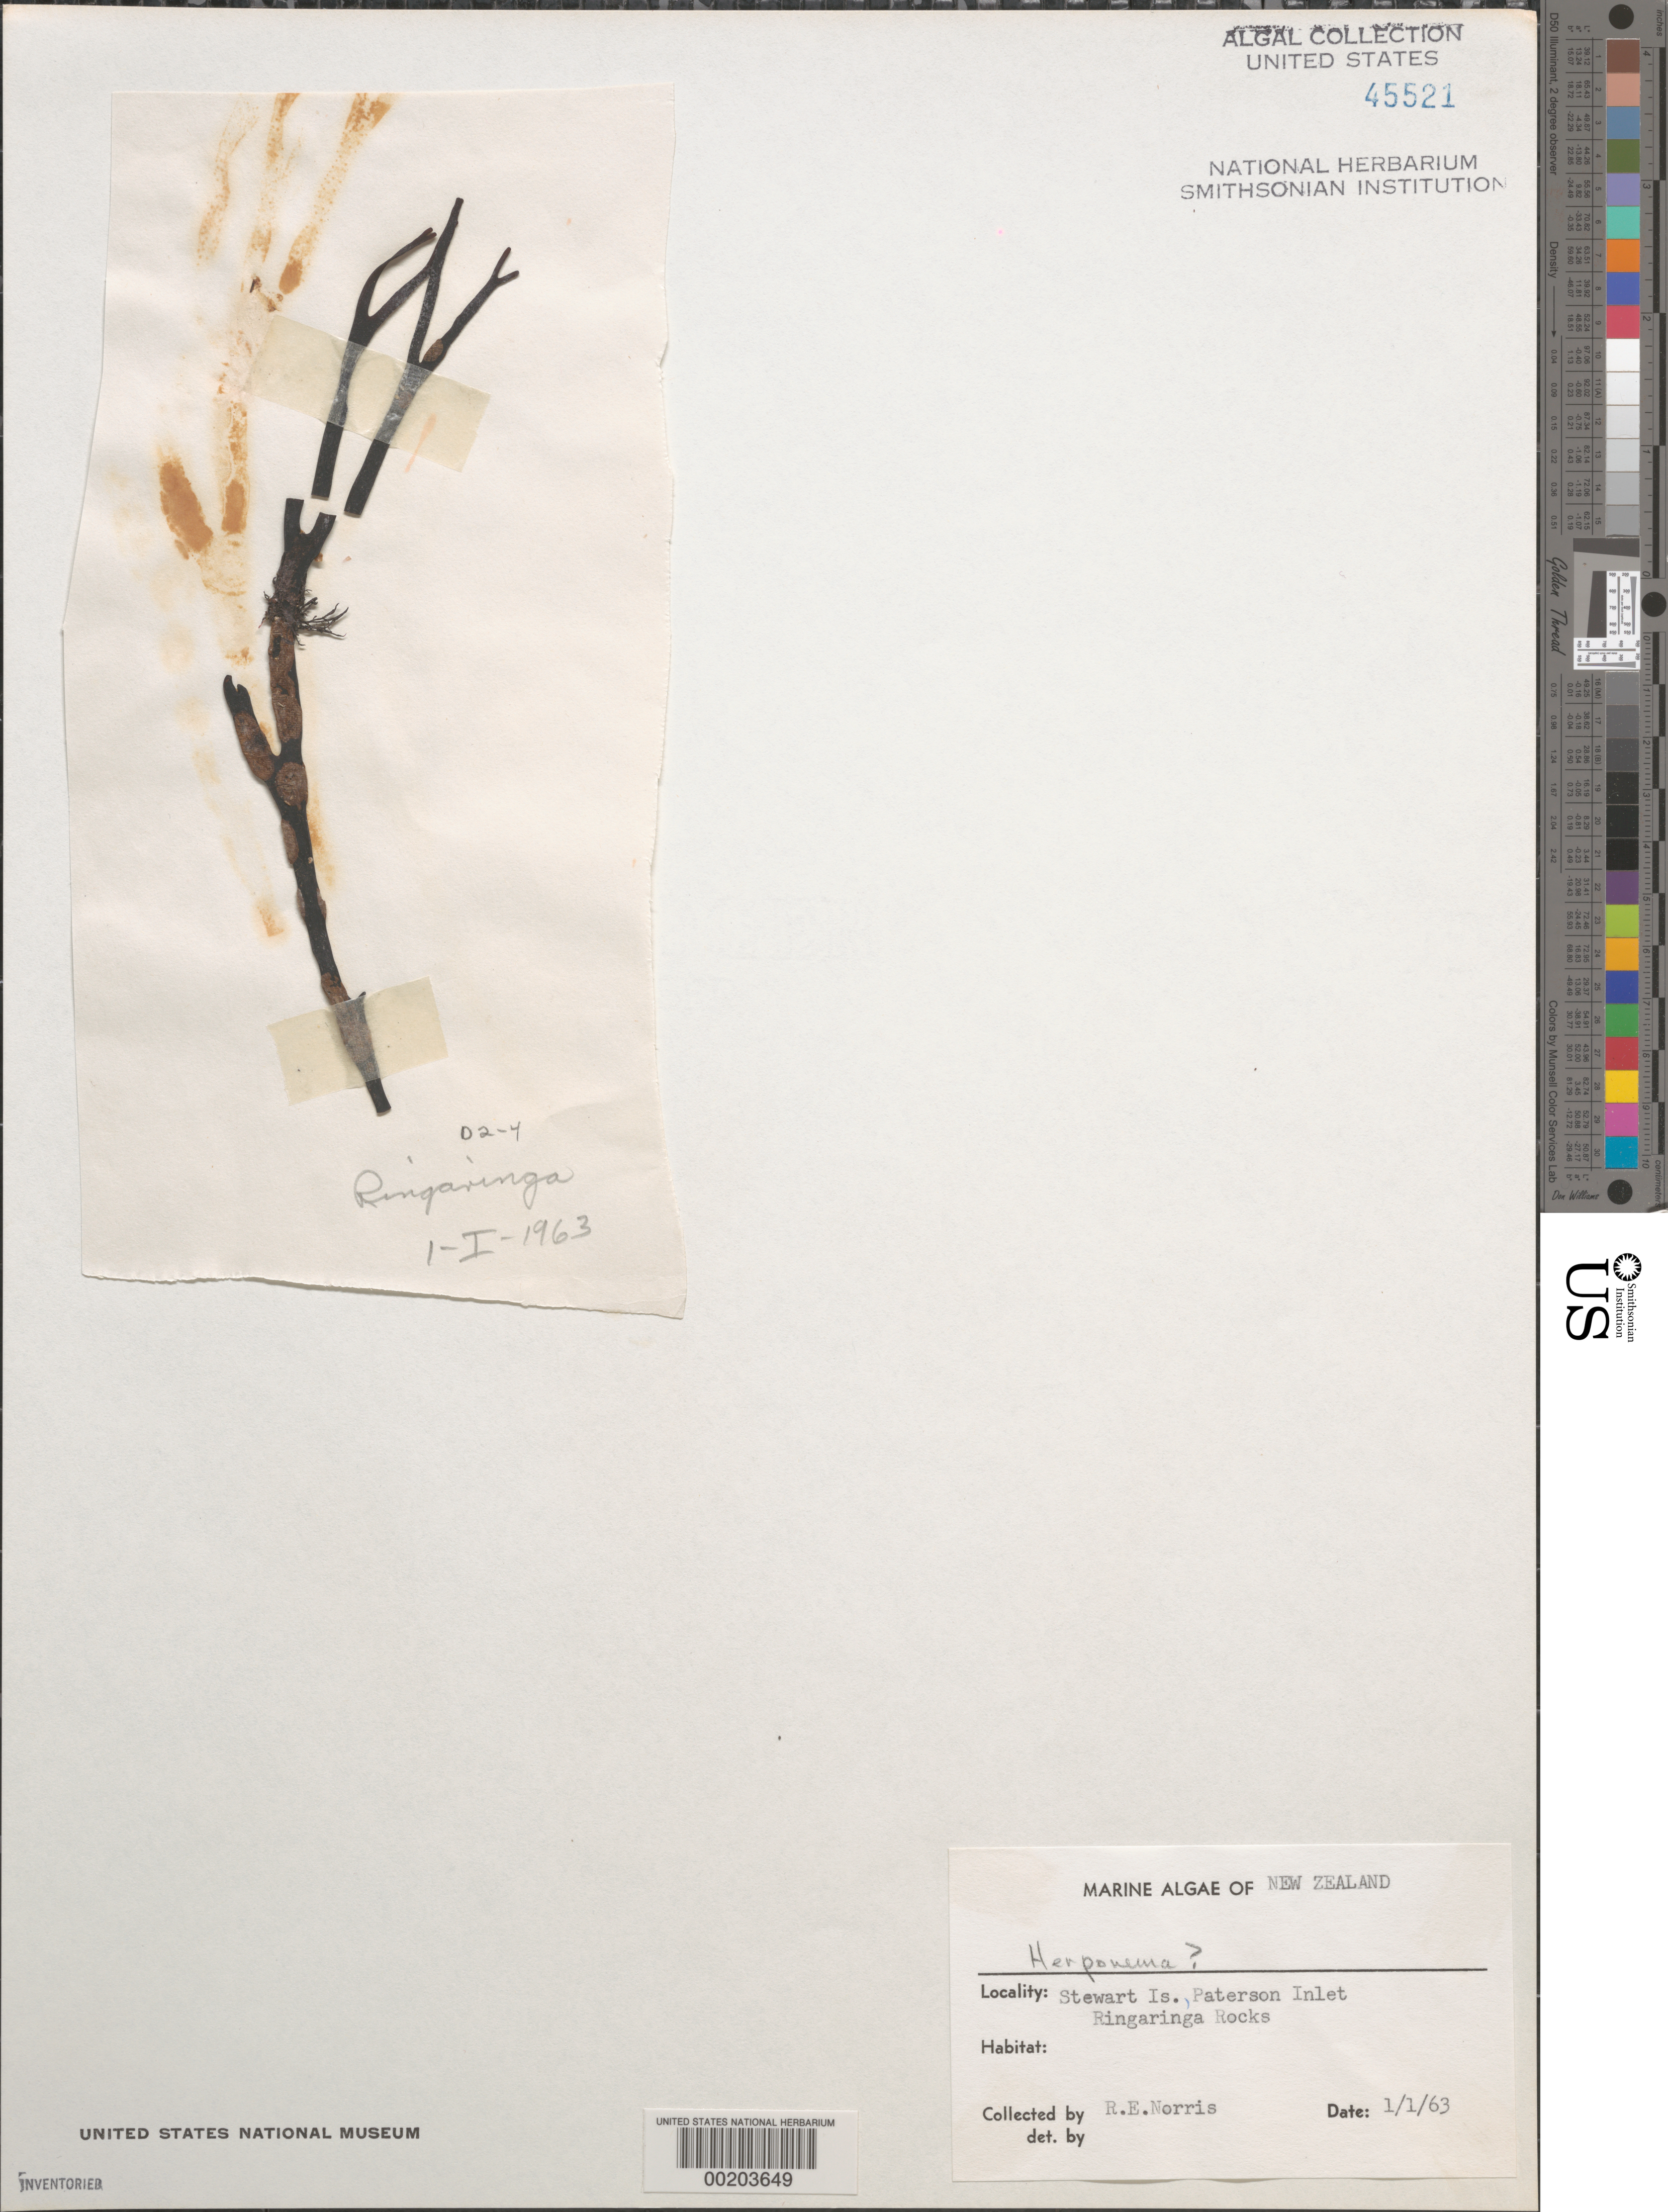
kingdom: Chromista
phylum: Ochrophyta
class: Phaeophyceae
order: Ectocarpales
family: Acinetosporaceae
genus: Herponema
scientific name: Herponema sp.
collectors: R. E. Norris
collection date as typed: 01 Jan 1963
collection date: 1963-01-01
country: New Zealand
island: Stewart Island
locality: Ringaringa Rocks, Paterson Inlet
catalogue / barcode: US 45521